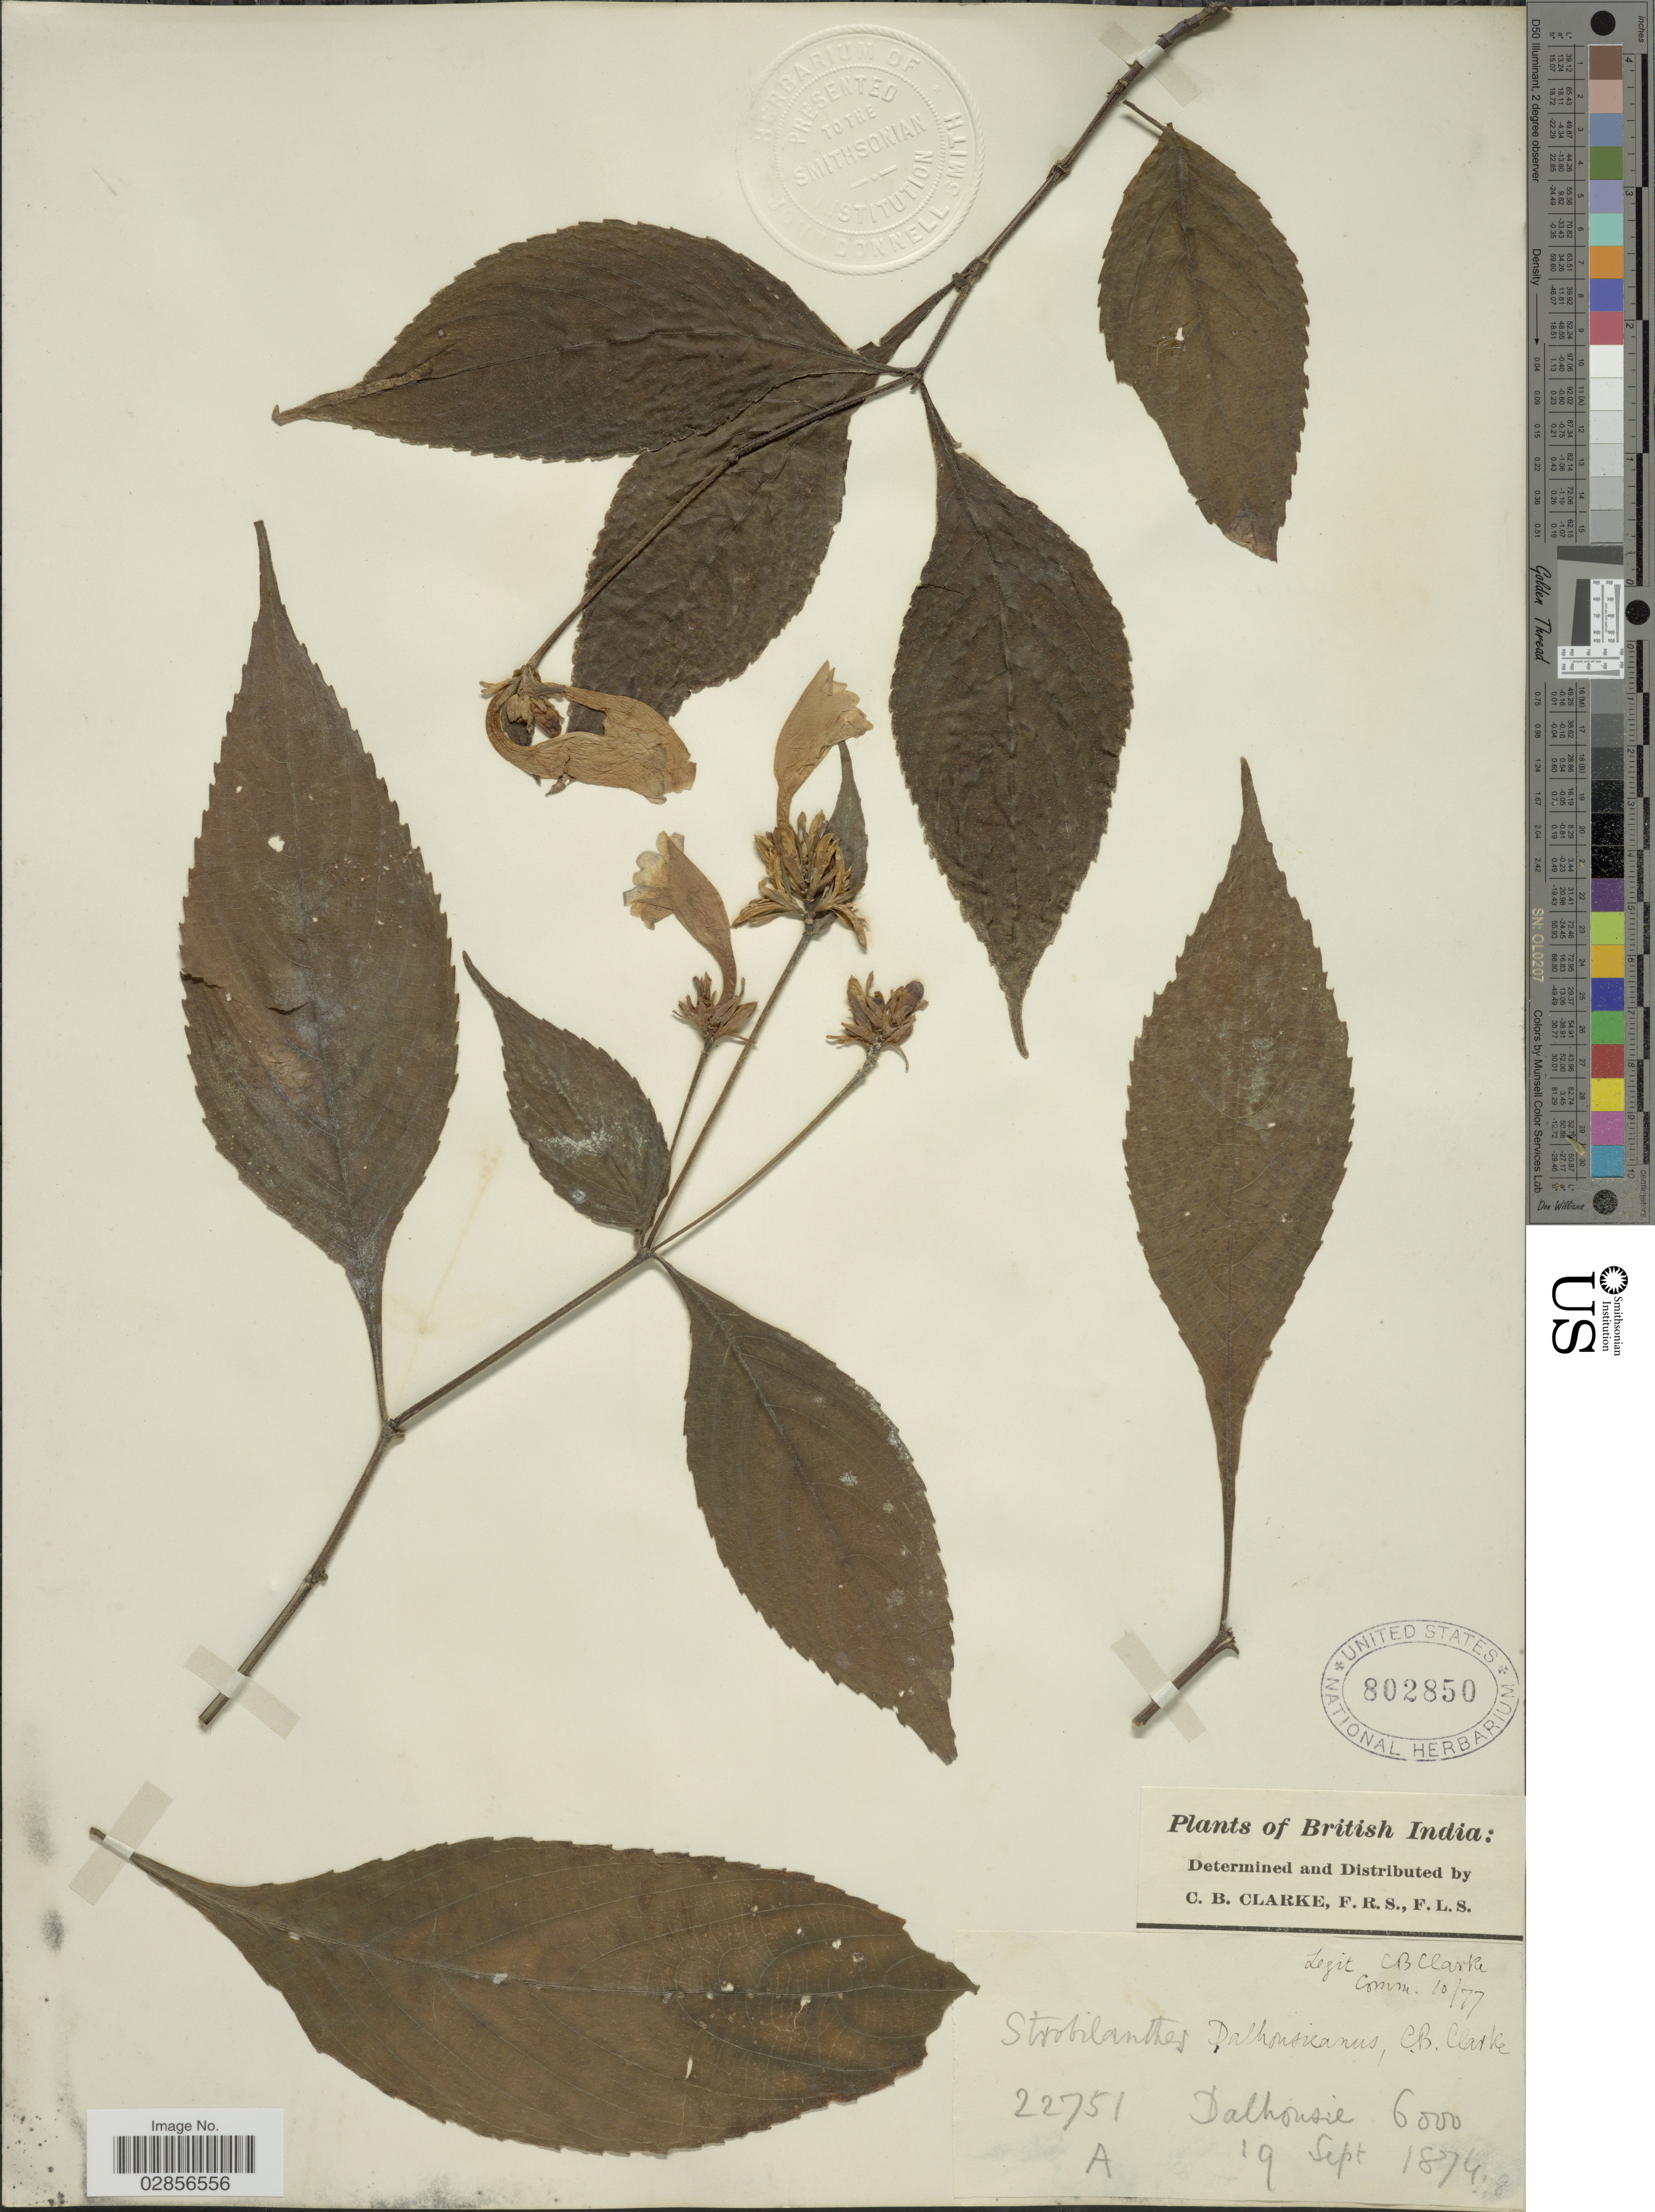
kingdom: Plantae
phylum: Tracheophyta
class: Magnoliopsida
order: Lamiales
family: Acanthaceae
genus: Strobilanthes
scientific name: Strobilanthes pentstemonoides var. dalhousieana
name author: (Nees) J.R.I. Wood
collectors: C. B. Clarke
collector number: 22751A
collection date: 1874-09-19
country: India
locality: British India, Dalhousie.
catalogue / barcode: US 802850